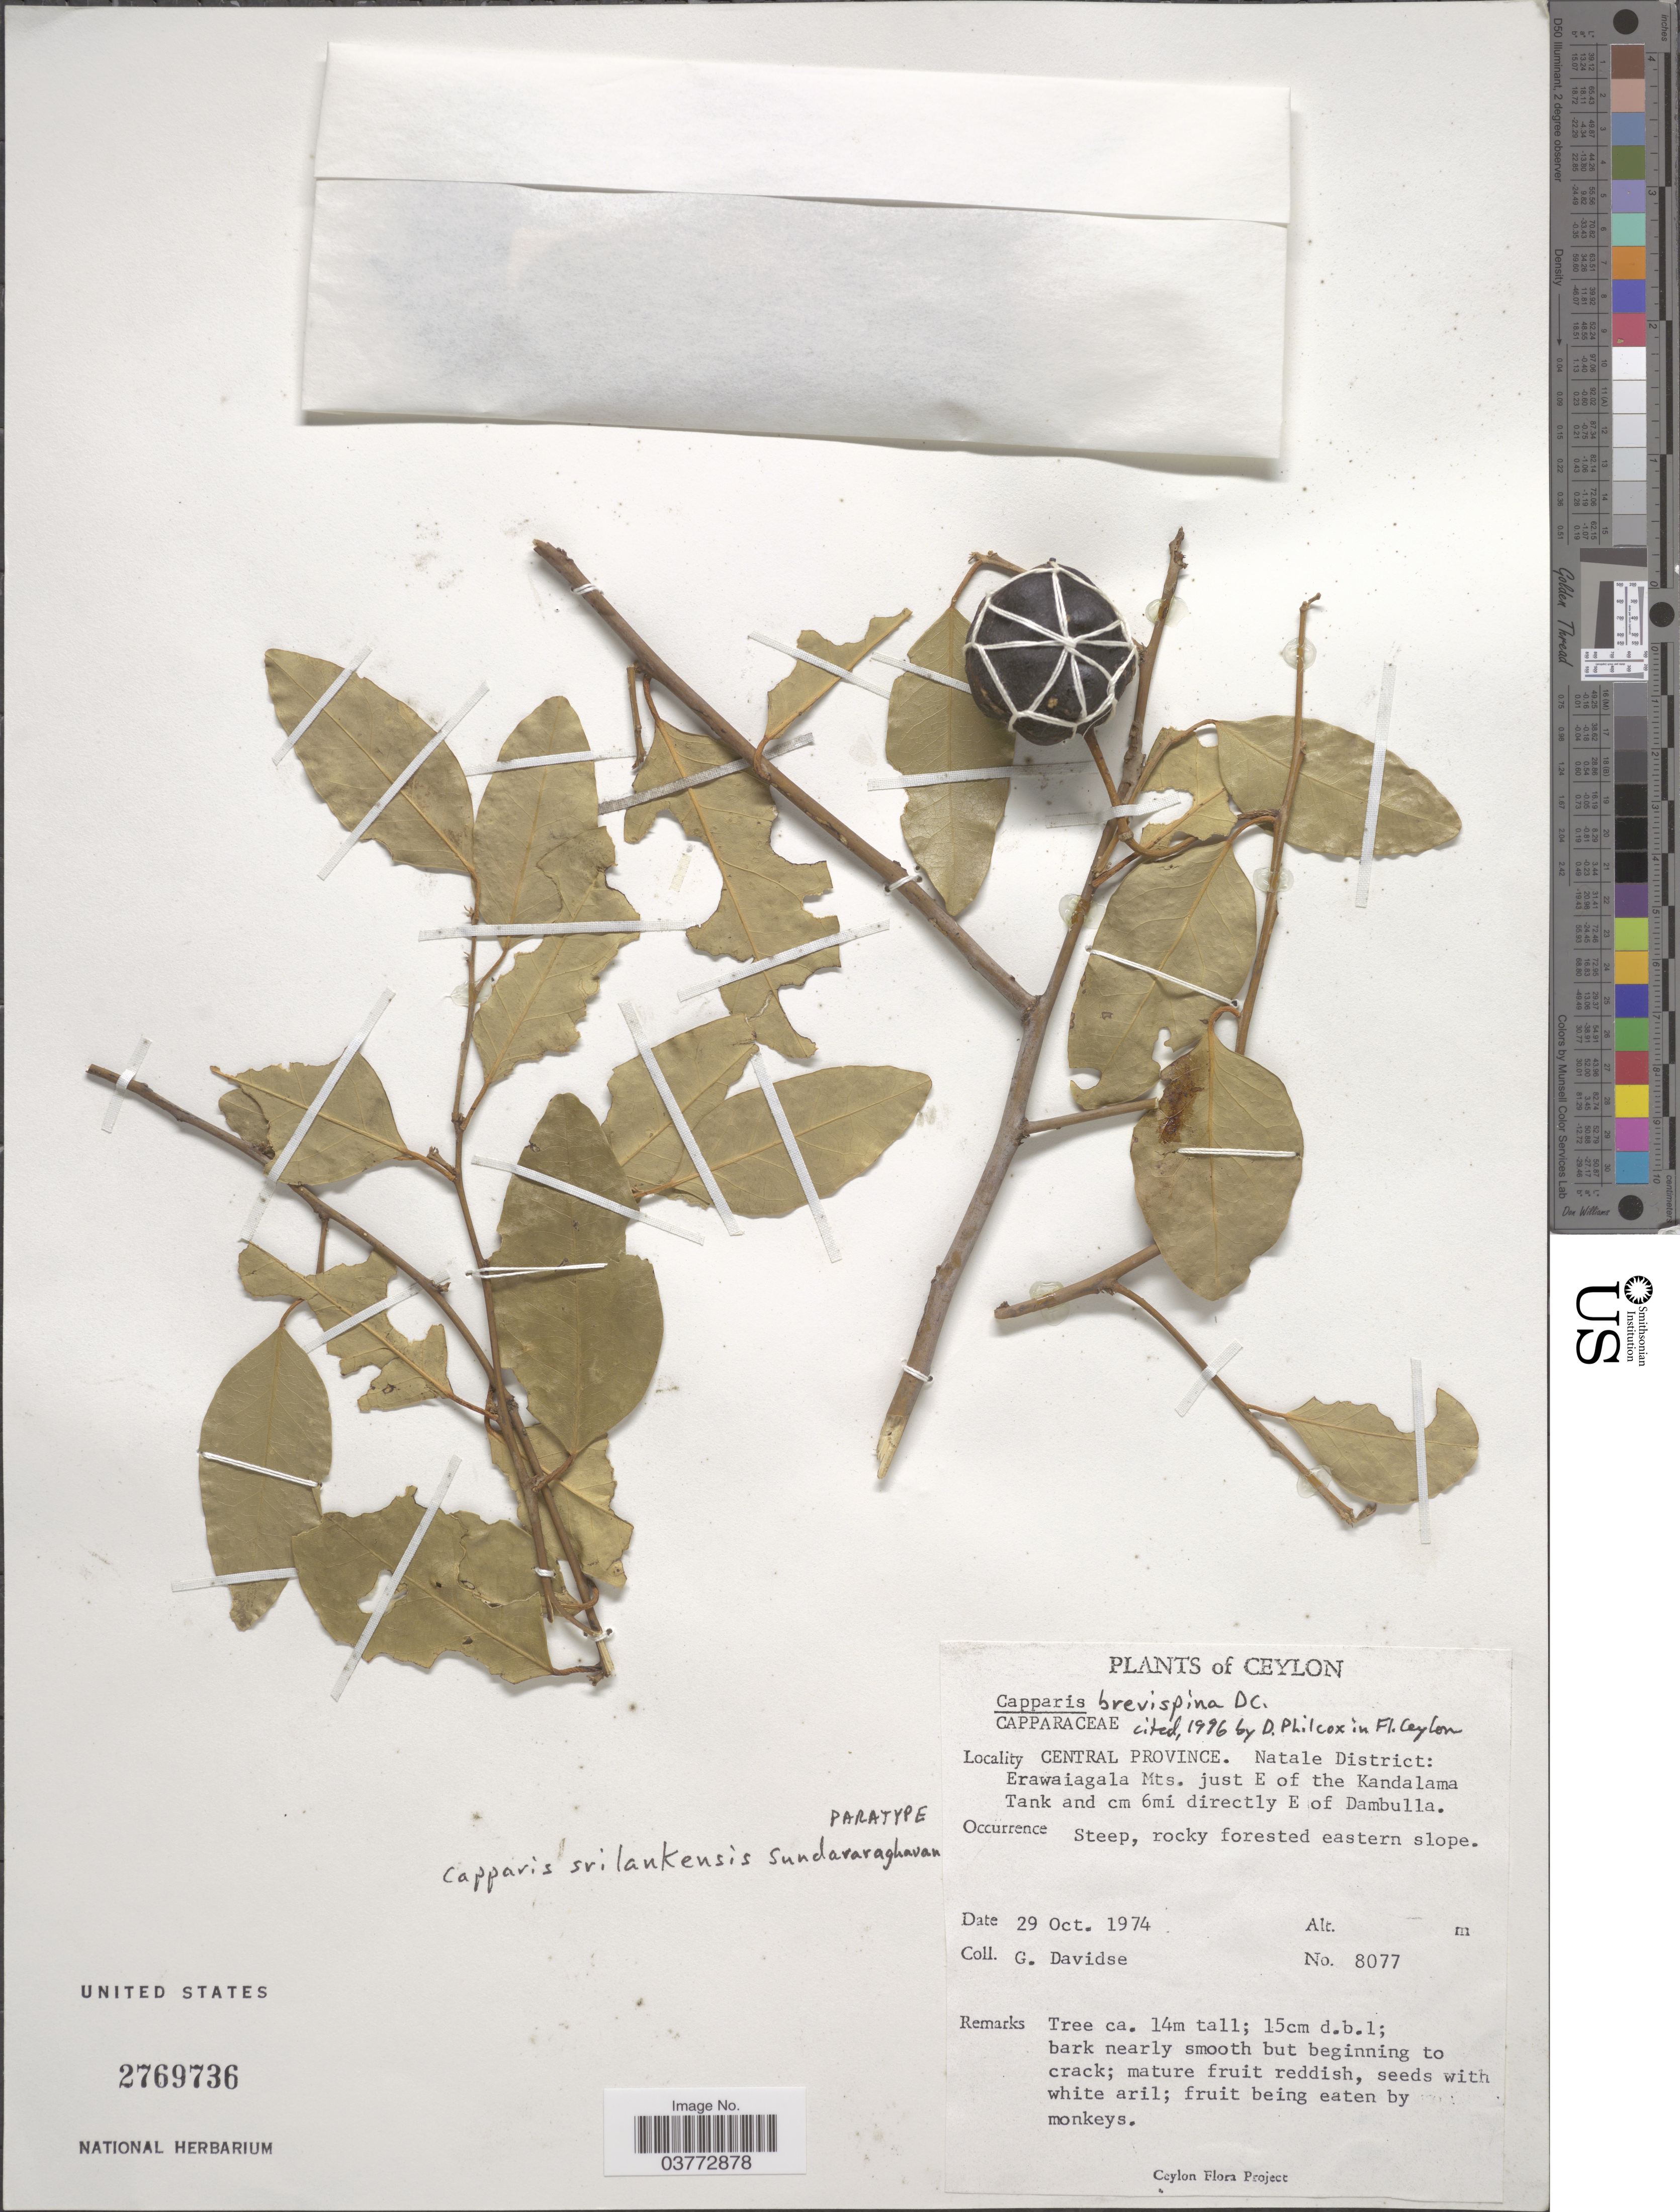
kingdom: Plantae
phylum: Tracheophyta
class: Magnoliopsida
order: Brassicales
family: Capparaceae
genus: Capparis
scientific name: Capparis srilankensis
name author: Sundararaghavan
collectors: G. Davidse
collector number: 8077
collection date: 1974-10-29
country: Sri Lanka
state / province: Central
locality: Ceylon. Natale District: Erawaiagala Mts. just E of the Kandalama Tank and cm 6 mi directly E of Dambulla. Steep, rocky forested eastern slope.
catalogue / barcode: US 2769736